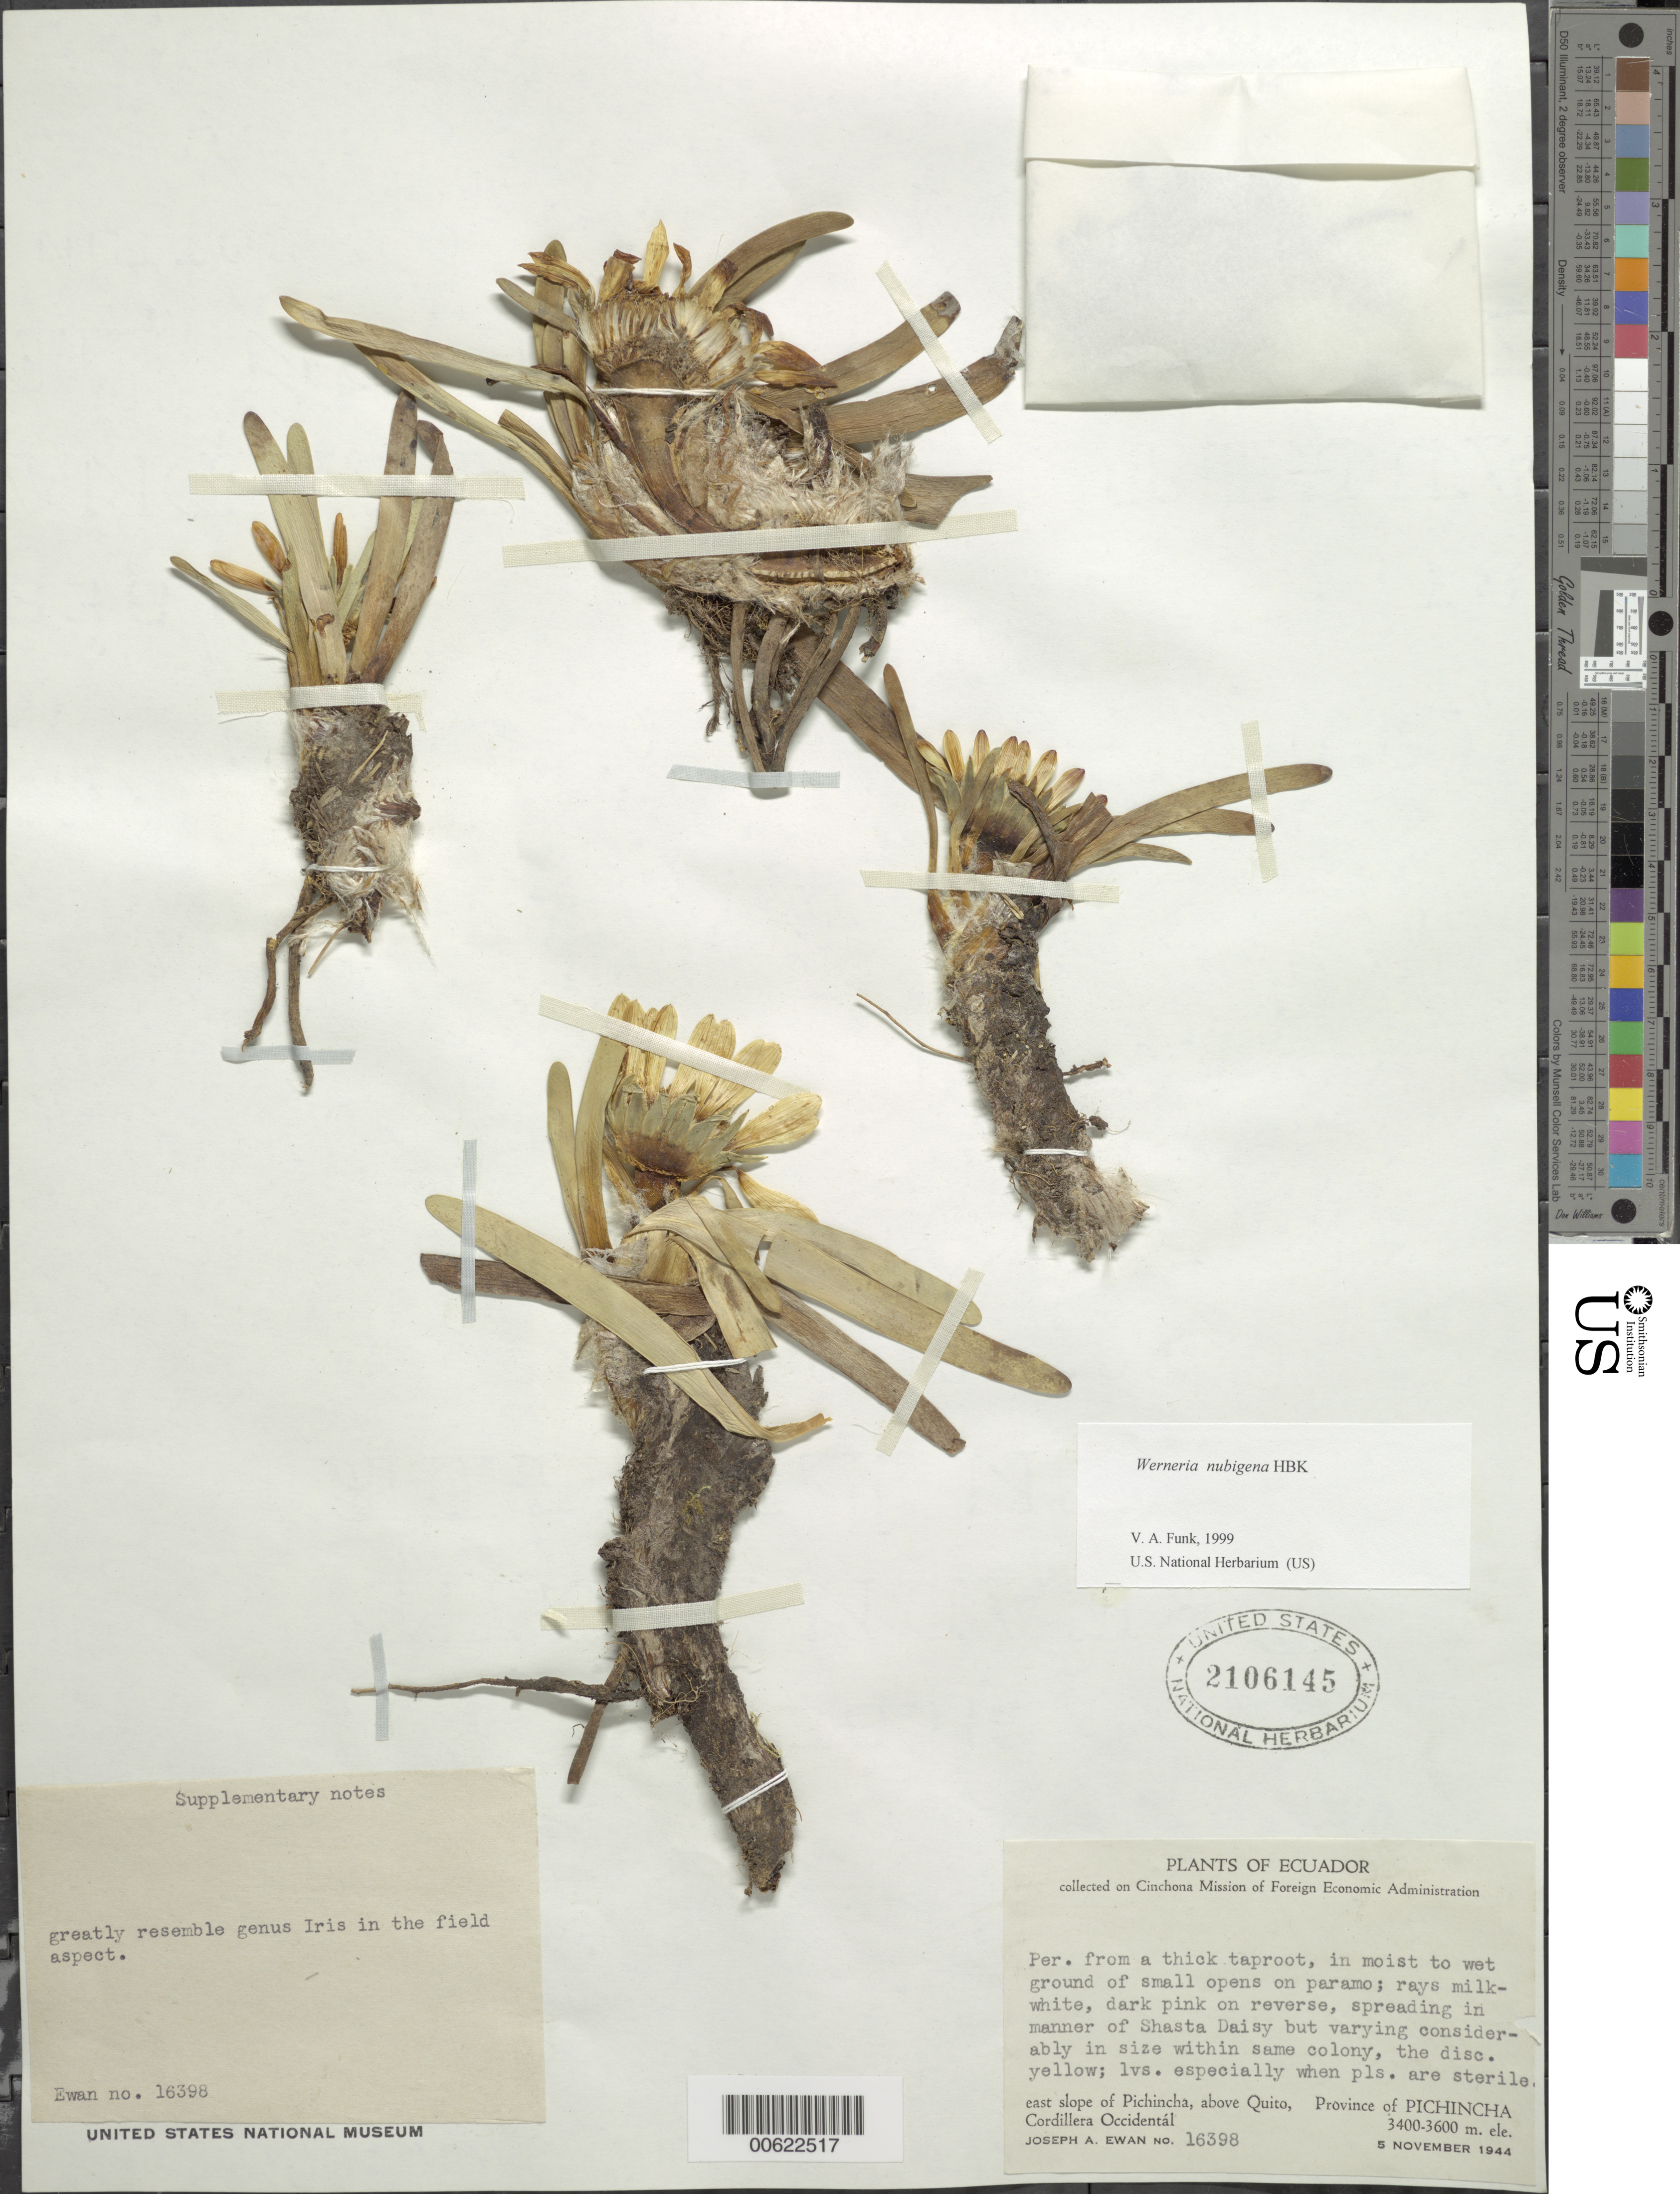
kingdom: Plantae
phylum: Tracheophyta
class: Magnoliopsida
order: Asterales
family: Asteraceae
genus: Werneria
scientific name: Werneria nubigena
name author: Kunth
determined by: Funk, Vicki A., (BOT), Smithsonian Institution - National Museum of Natural History (UNITED STATES)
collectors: J. A. Ewan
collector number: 16398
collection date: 1944-11-05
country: Ecuador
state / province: Pichincha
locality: Pichincha, E slope, above Quito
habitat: Moist to wet ground of small opens of páramo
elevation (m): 3400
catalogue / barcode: US 2106145